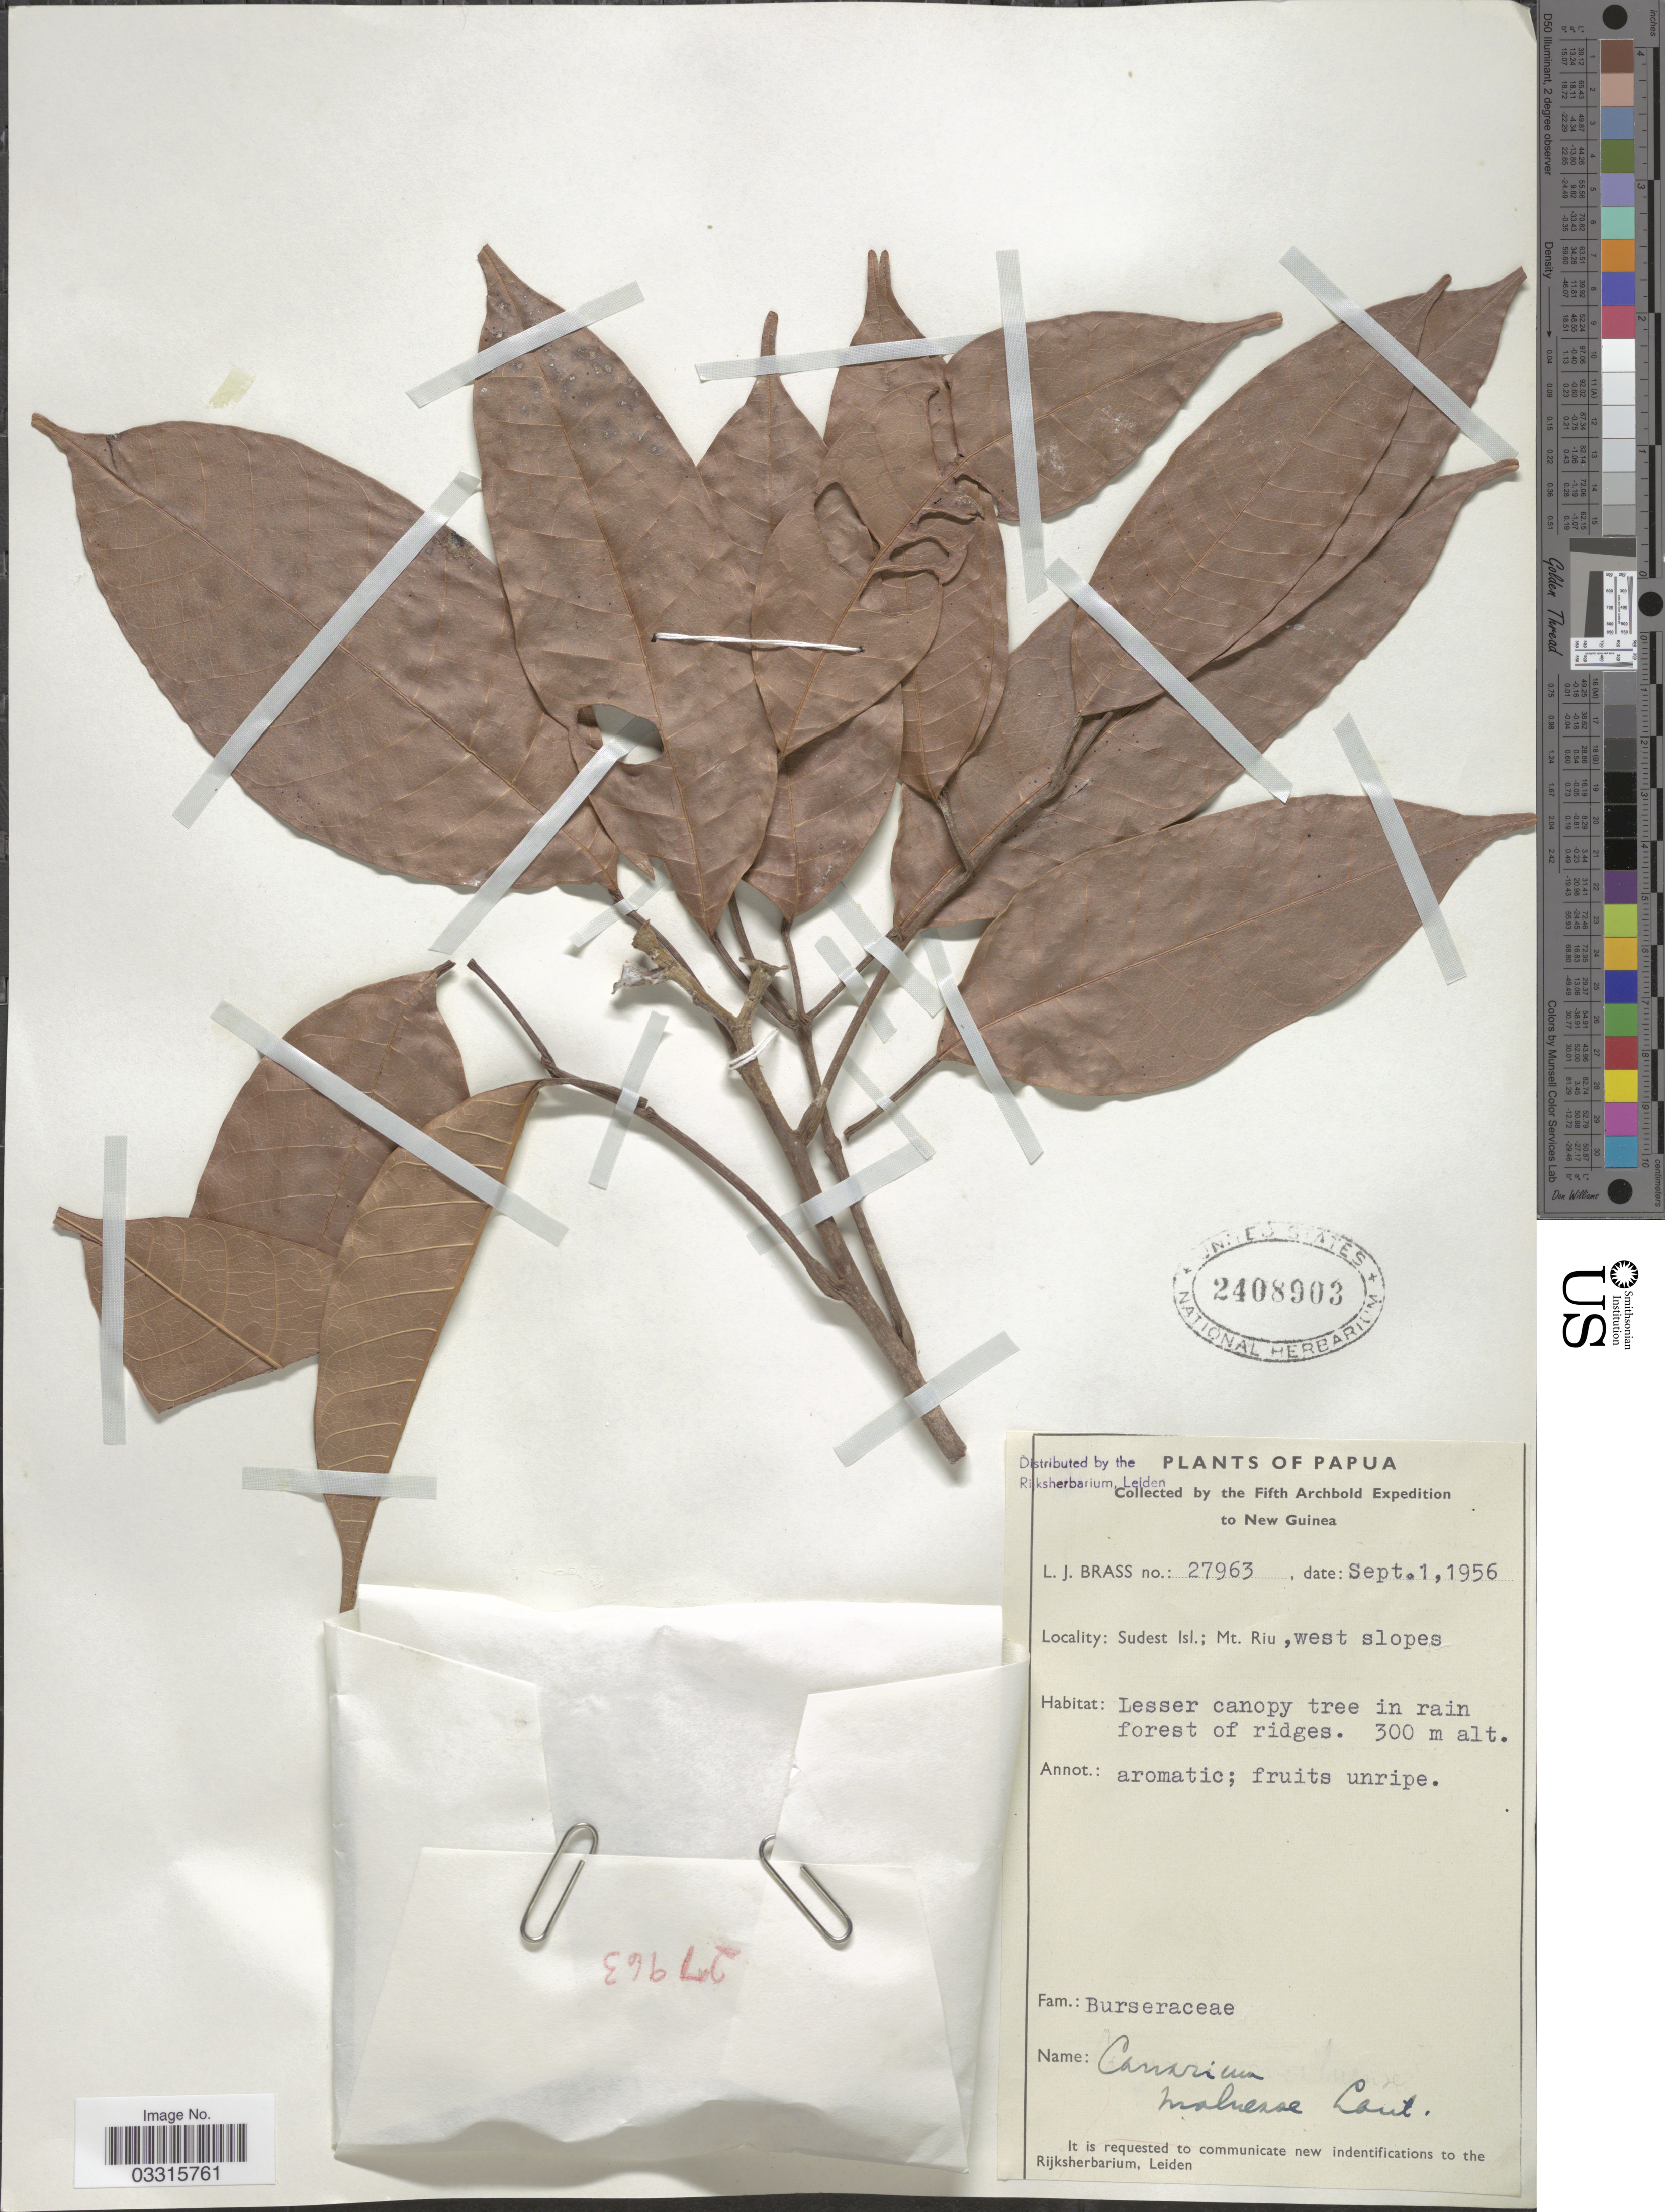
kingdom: Plantae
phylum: Tracheophyta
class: Magnoliopsida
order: Sapindales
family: Burseraceae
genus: Canarium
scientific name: Canarium maluense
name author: Lauterb.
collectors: L. J. Brass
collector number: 27963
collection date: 1956-09-01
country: Papua New Guinea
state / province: Milne Bay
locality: Papua. New Guinea. Sudest Isl.; Mt. Riu, west slopes.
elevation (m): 300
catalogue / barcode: US 2408903